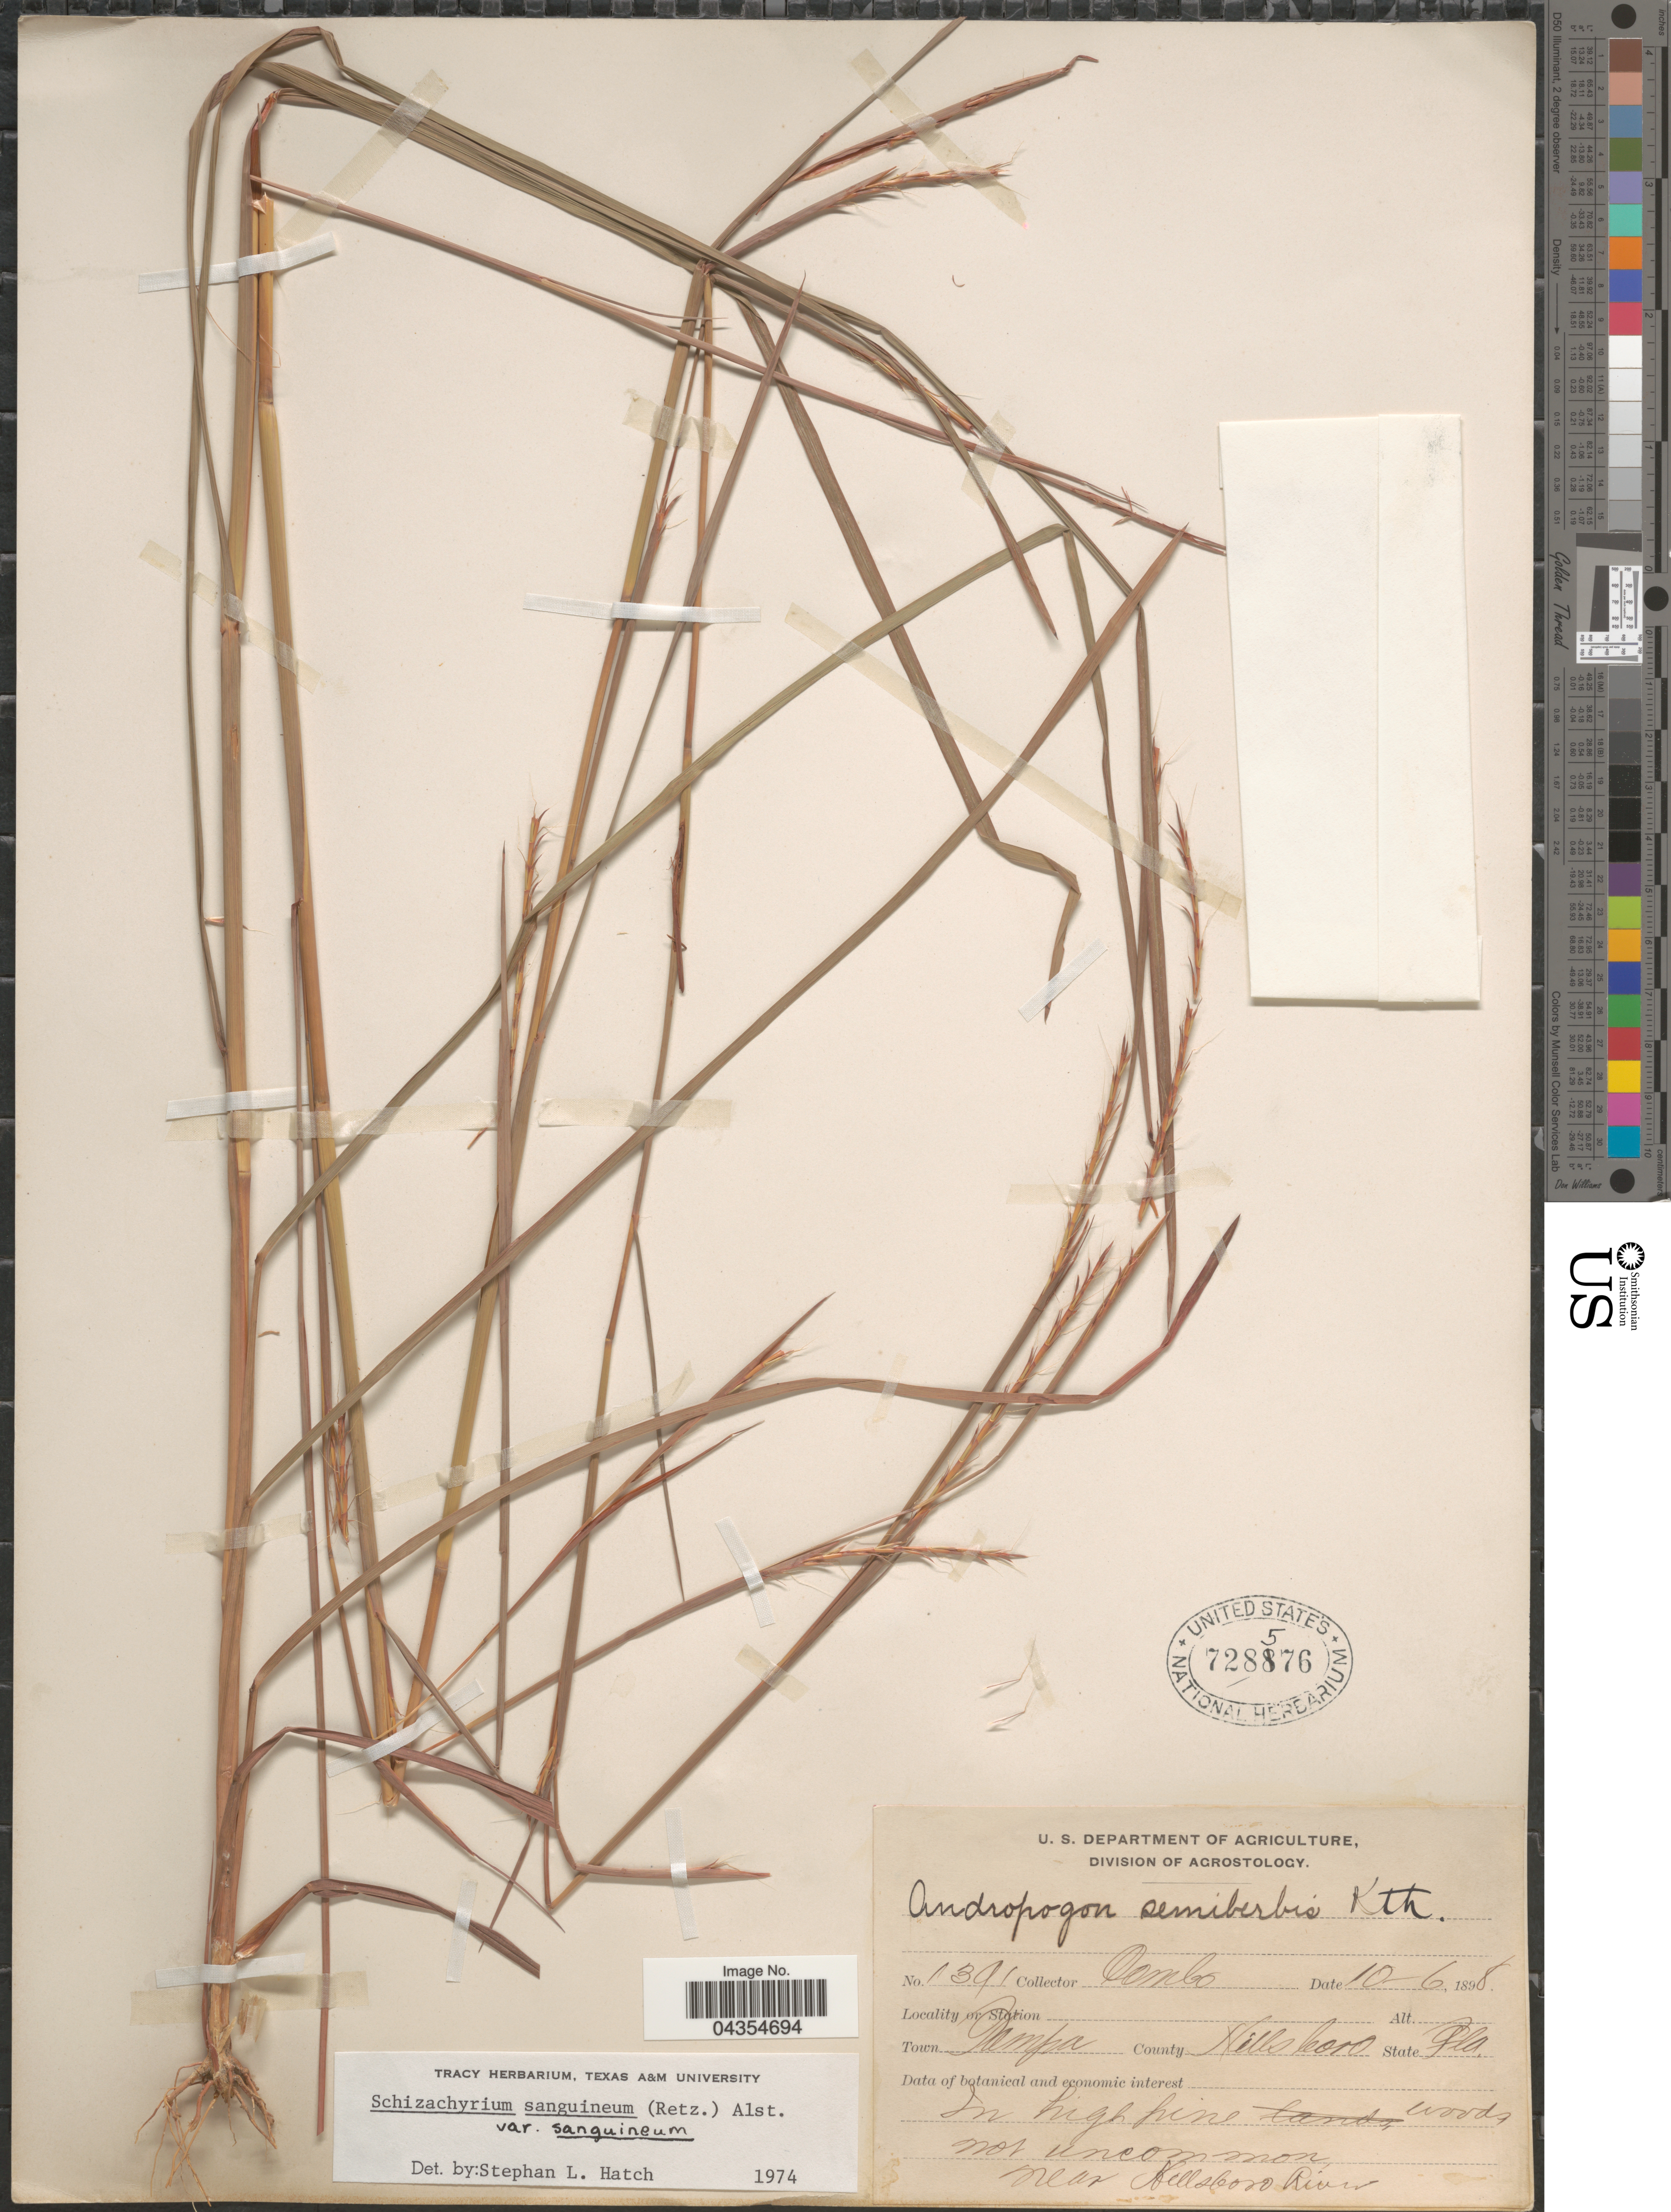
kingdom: Plantae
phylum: Tracheophyta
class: Liliopsida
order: Poales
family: Poaceae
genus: Schizachyrium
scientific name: Schizachyrium sanguineum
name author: (Retz.) Alston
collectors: -. Combs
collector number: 1391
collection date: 1898-10-06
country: United States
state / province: Florida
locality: Town Tampa. County Hillsboro. Near Hillsboro River.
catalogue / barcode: US 728576